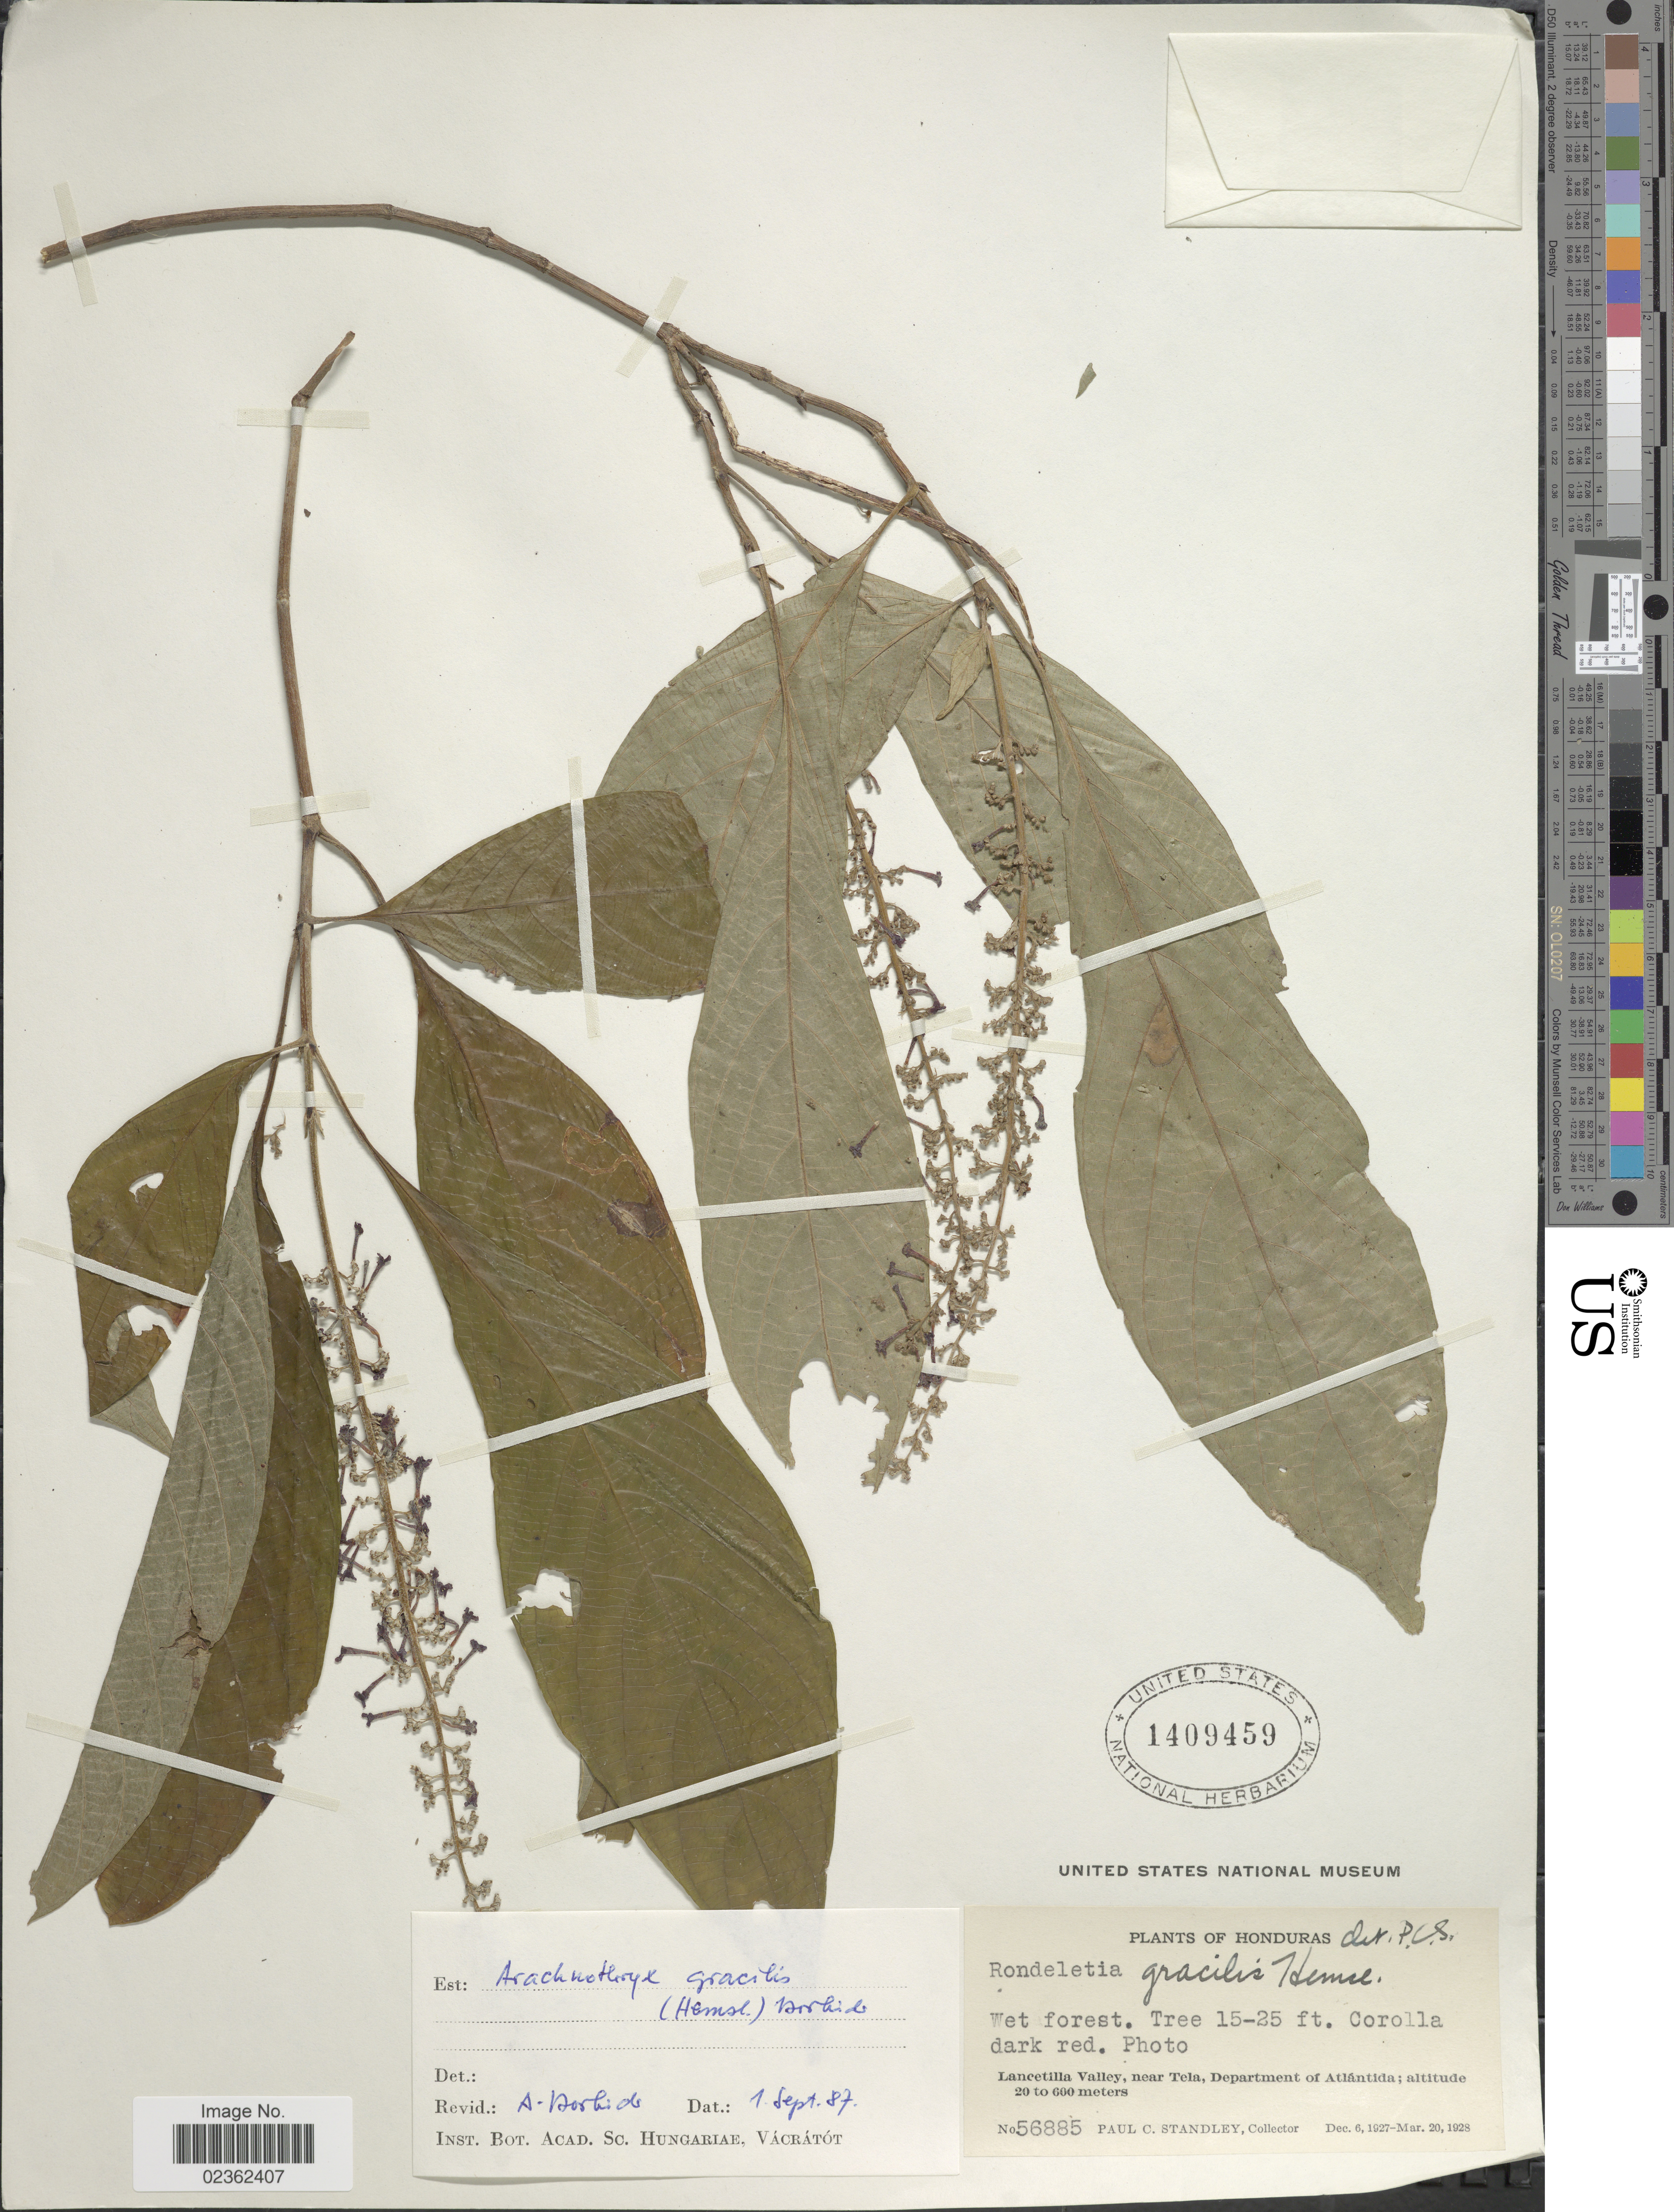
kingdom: Plantae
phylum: Tracheophyta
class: Magnoliopsida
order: Gentianales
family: Rubiaceae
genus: Arachnothryx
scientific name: Arachnothryx gracilis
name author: (Hemsl.) Borhidi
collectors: P. C. Standley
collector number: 56885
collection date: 1927-12-06/1928-03-20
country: Honduras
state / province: Atlántida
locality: Wet forest, Lancetilla Valley, near Tela.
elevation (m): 20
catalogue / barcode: US 1409459